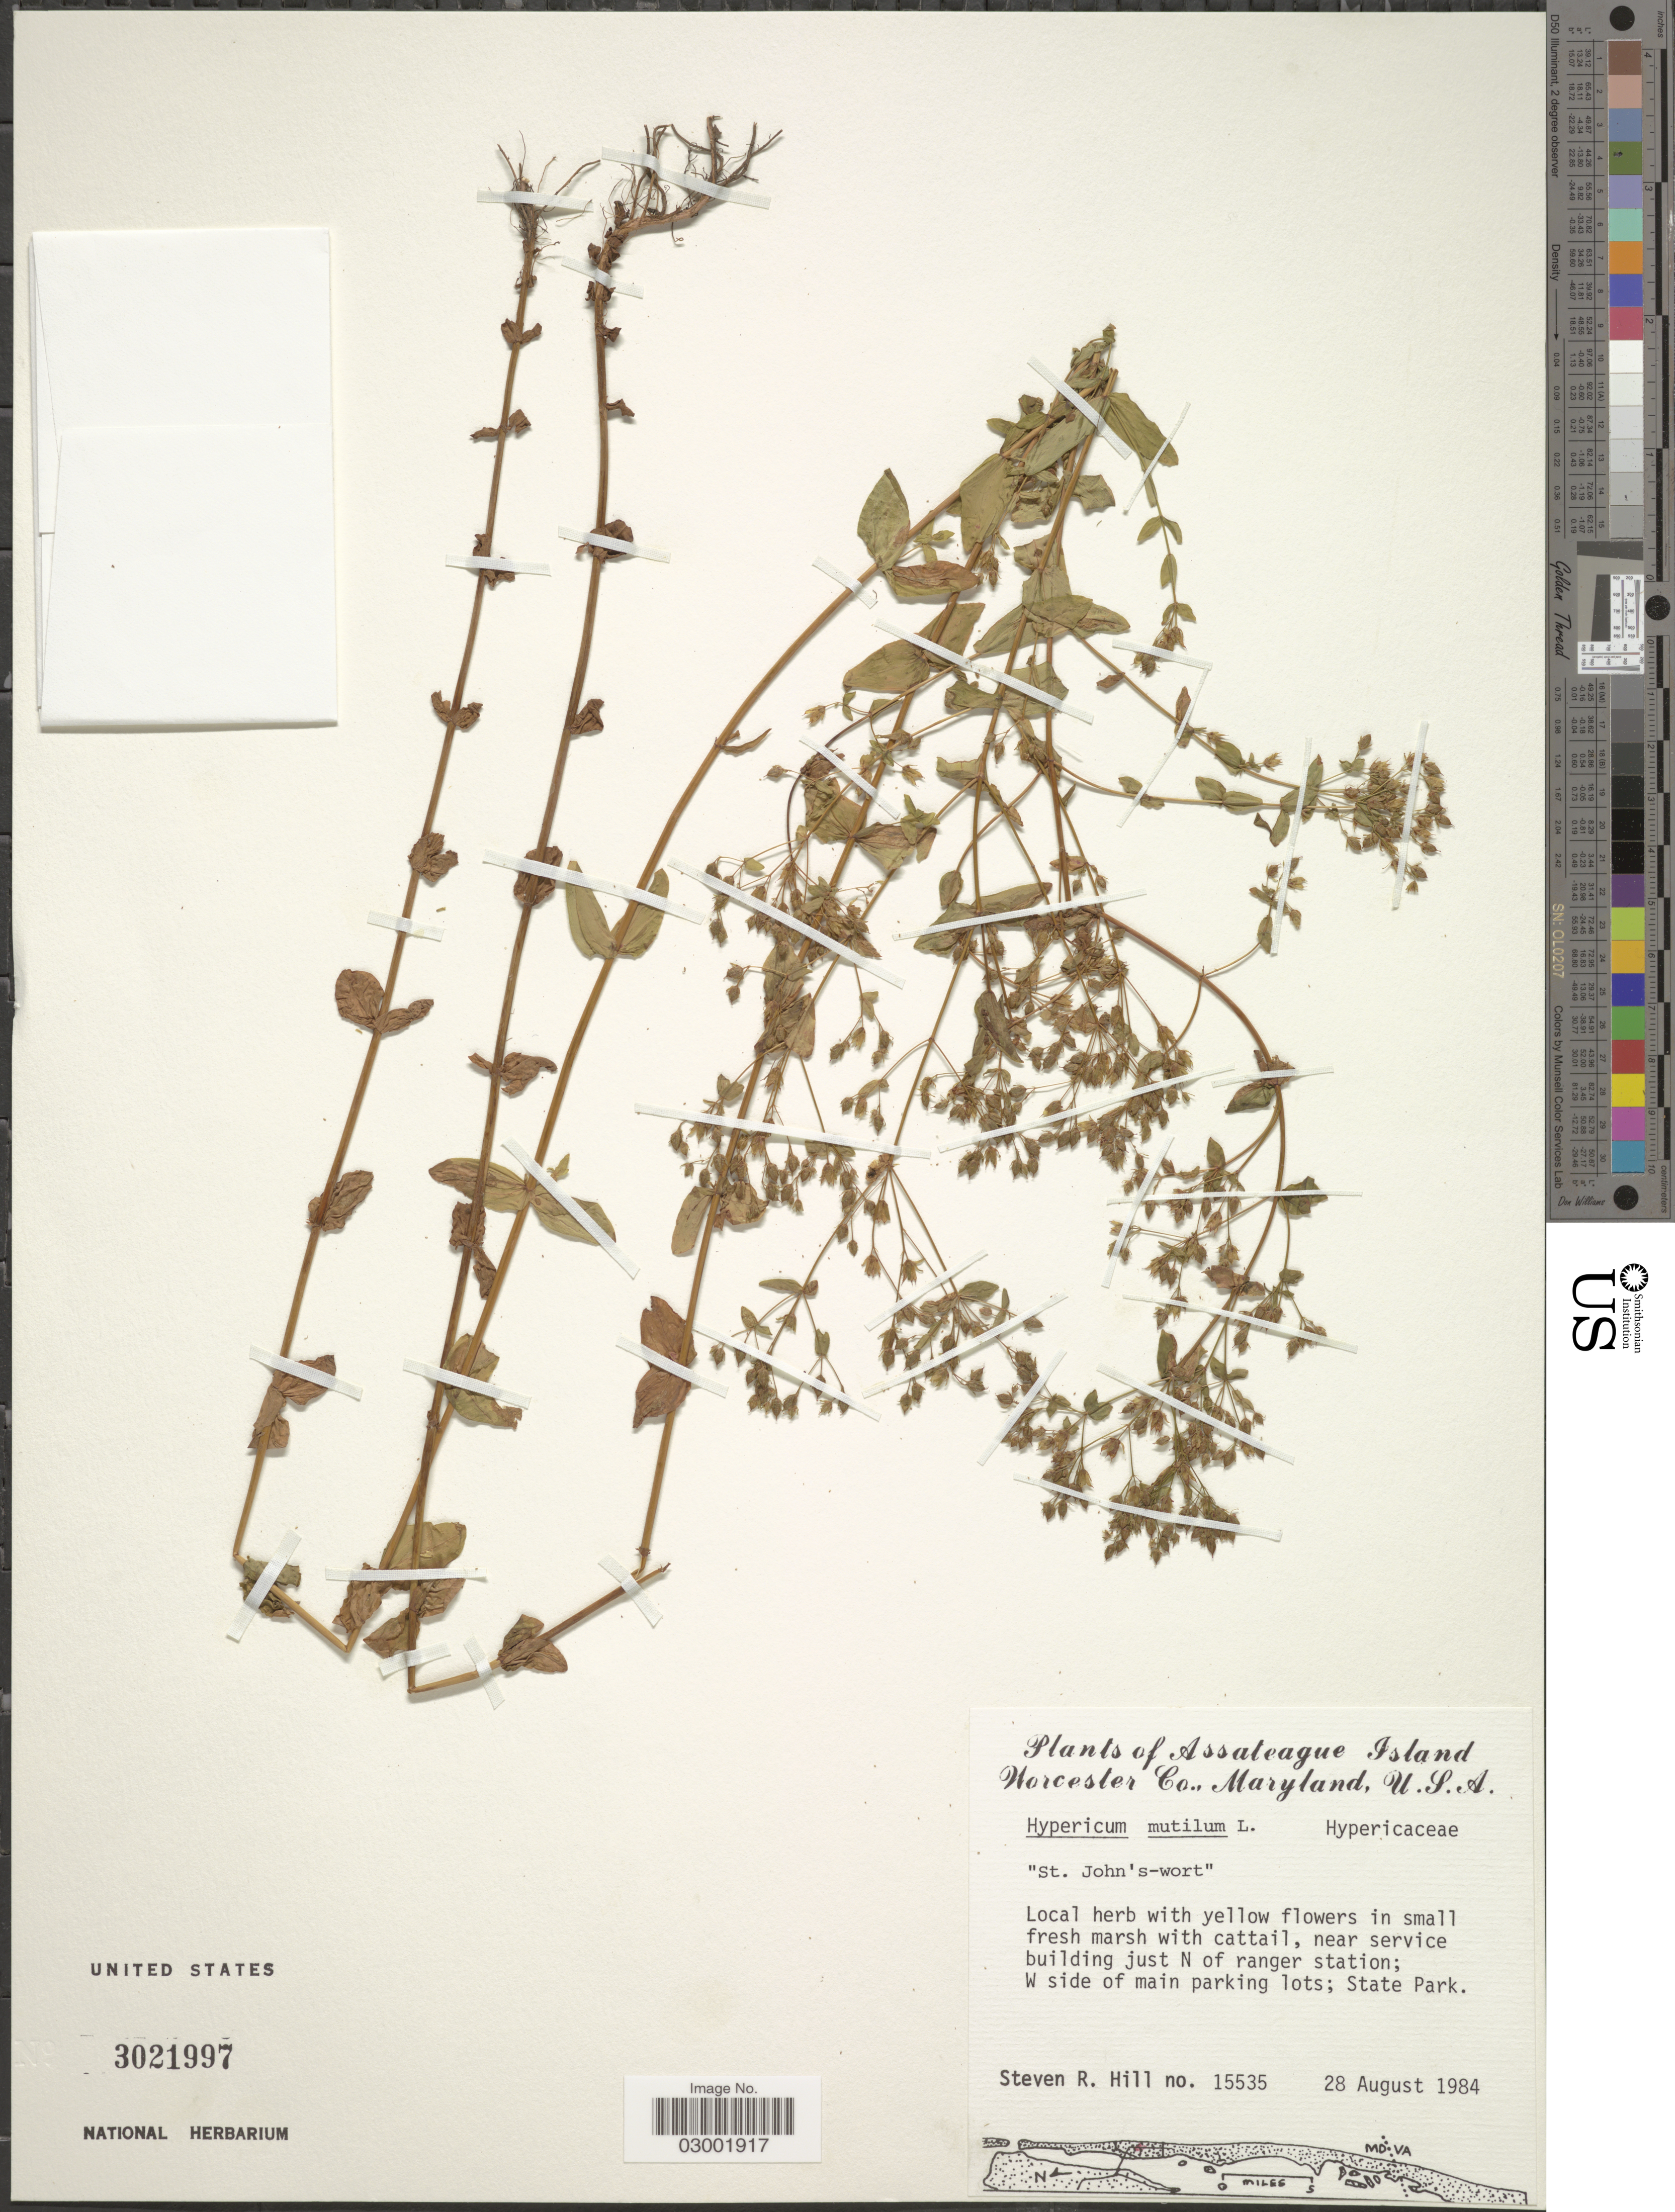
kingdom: Plantae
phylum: Tracheophyta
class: Magnoliopsida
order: Malpighiales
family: Hypericaceae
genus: Hypericum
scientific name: Hypericum mutilum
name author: L.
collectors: S. R. Hill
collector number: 15535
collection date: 1984-08-28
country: United States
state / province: Maryland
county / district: Worcester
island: Assateague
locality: "St.John's-wort", near service building just N of ranger station; W side of main parking lots; Assateague Island State Park.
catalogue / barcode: US 3021997